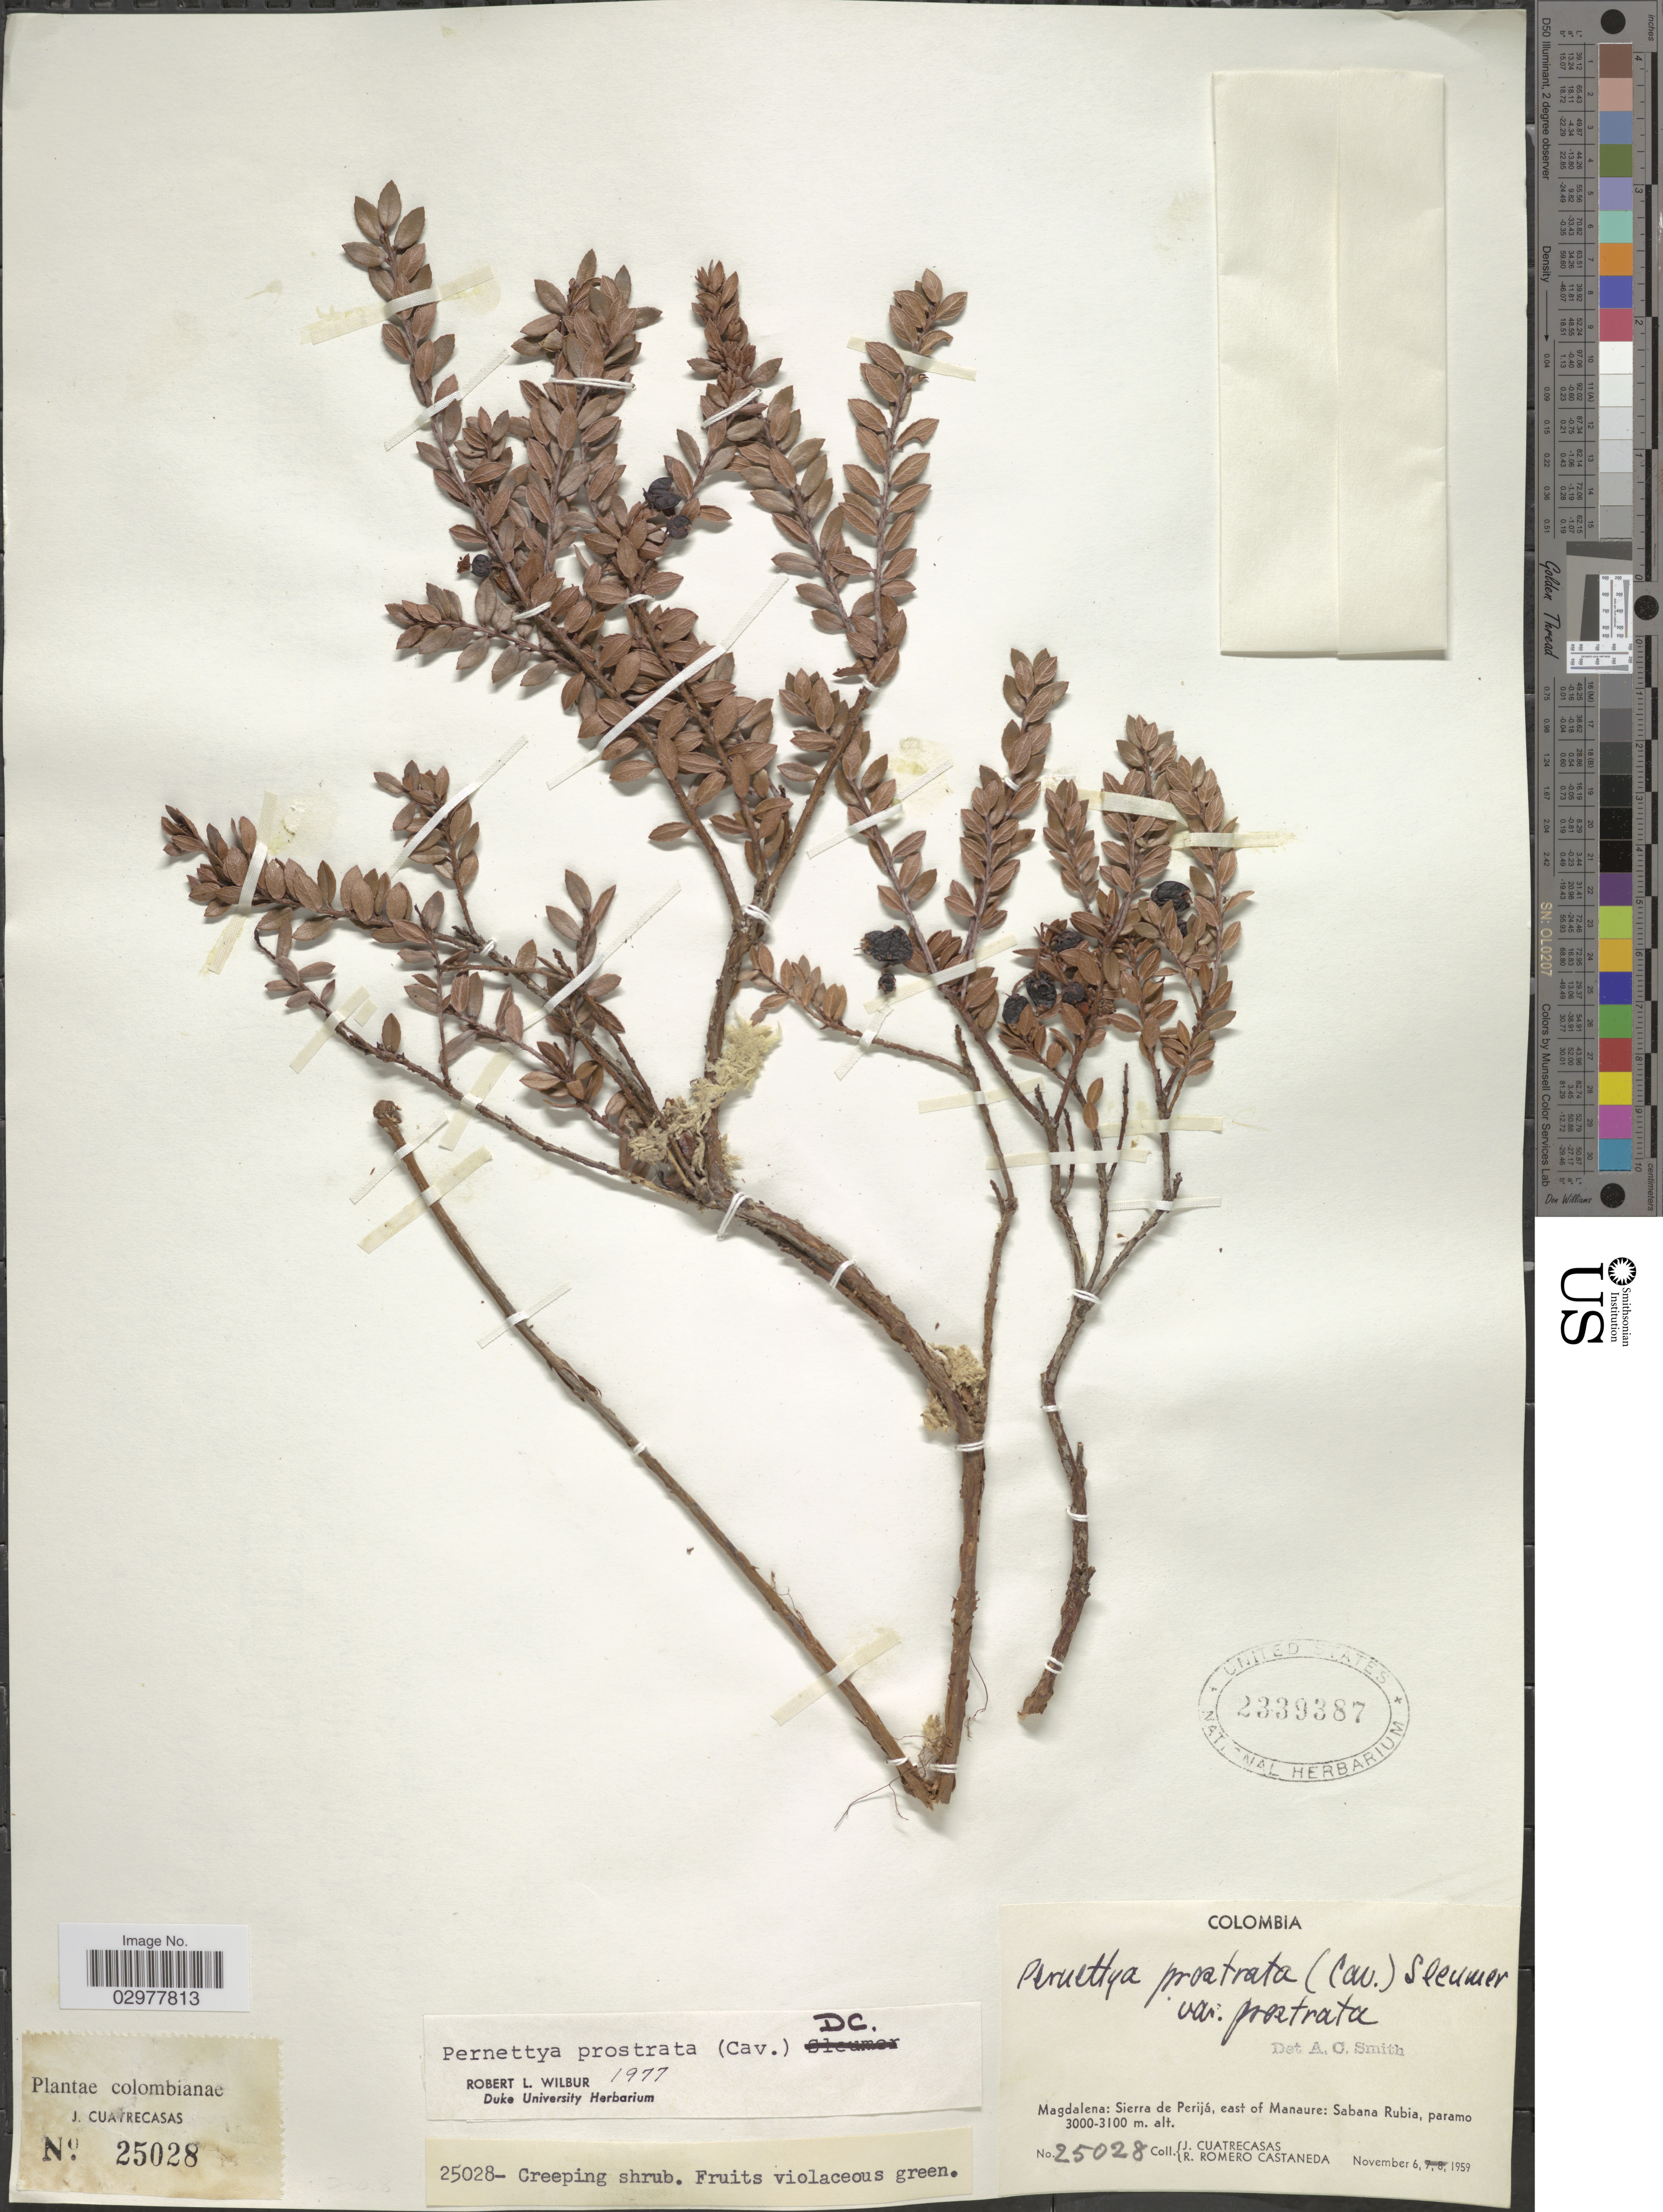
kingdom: Plantae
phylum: Tracheophyta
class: Magnoliopsida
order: Ericales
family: Ericaceae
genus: Pernettya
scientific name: Pernettya prostrata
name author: (Cav.) DC.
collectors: J. Cuatrecasas & R. Romero Castañeda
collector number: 25028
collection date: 1959-11-06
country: Colombia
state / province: Magdalena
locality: Sierra de Perijá, east of Manaure: Sabana Rubia.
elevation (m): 3000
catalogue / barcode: US 2339387